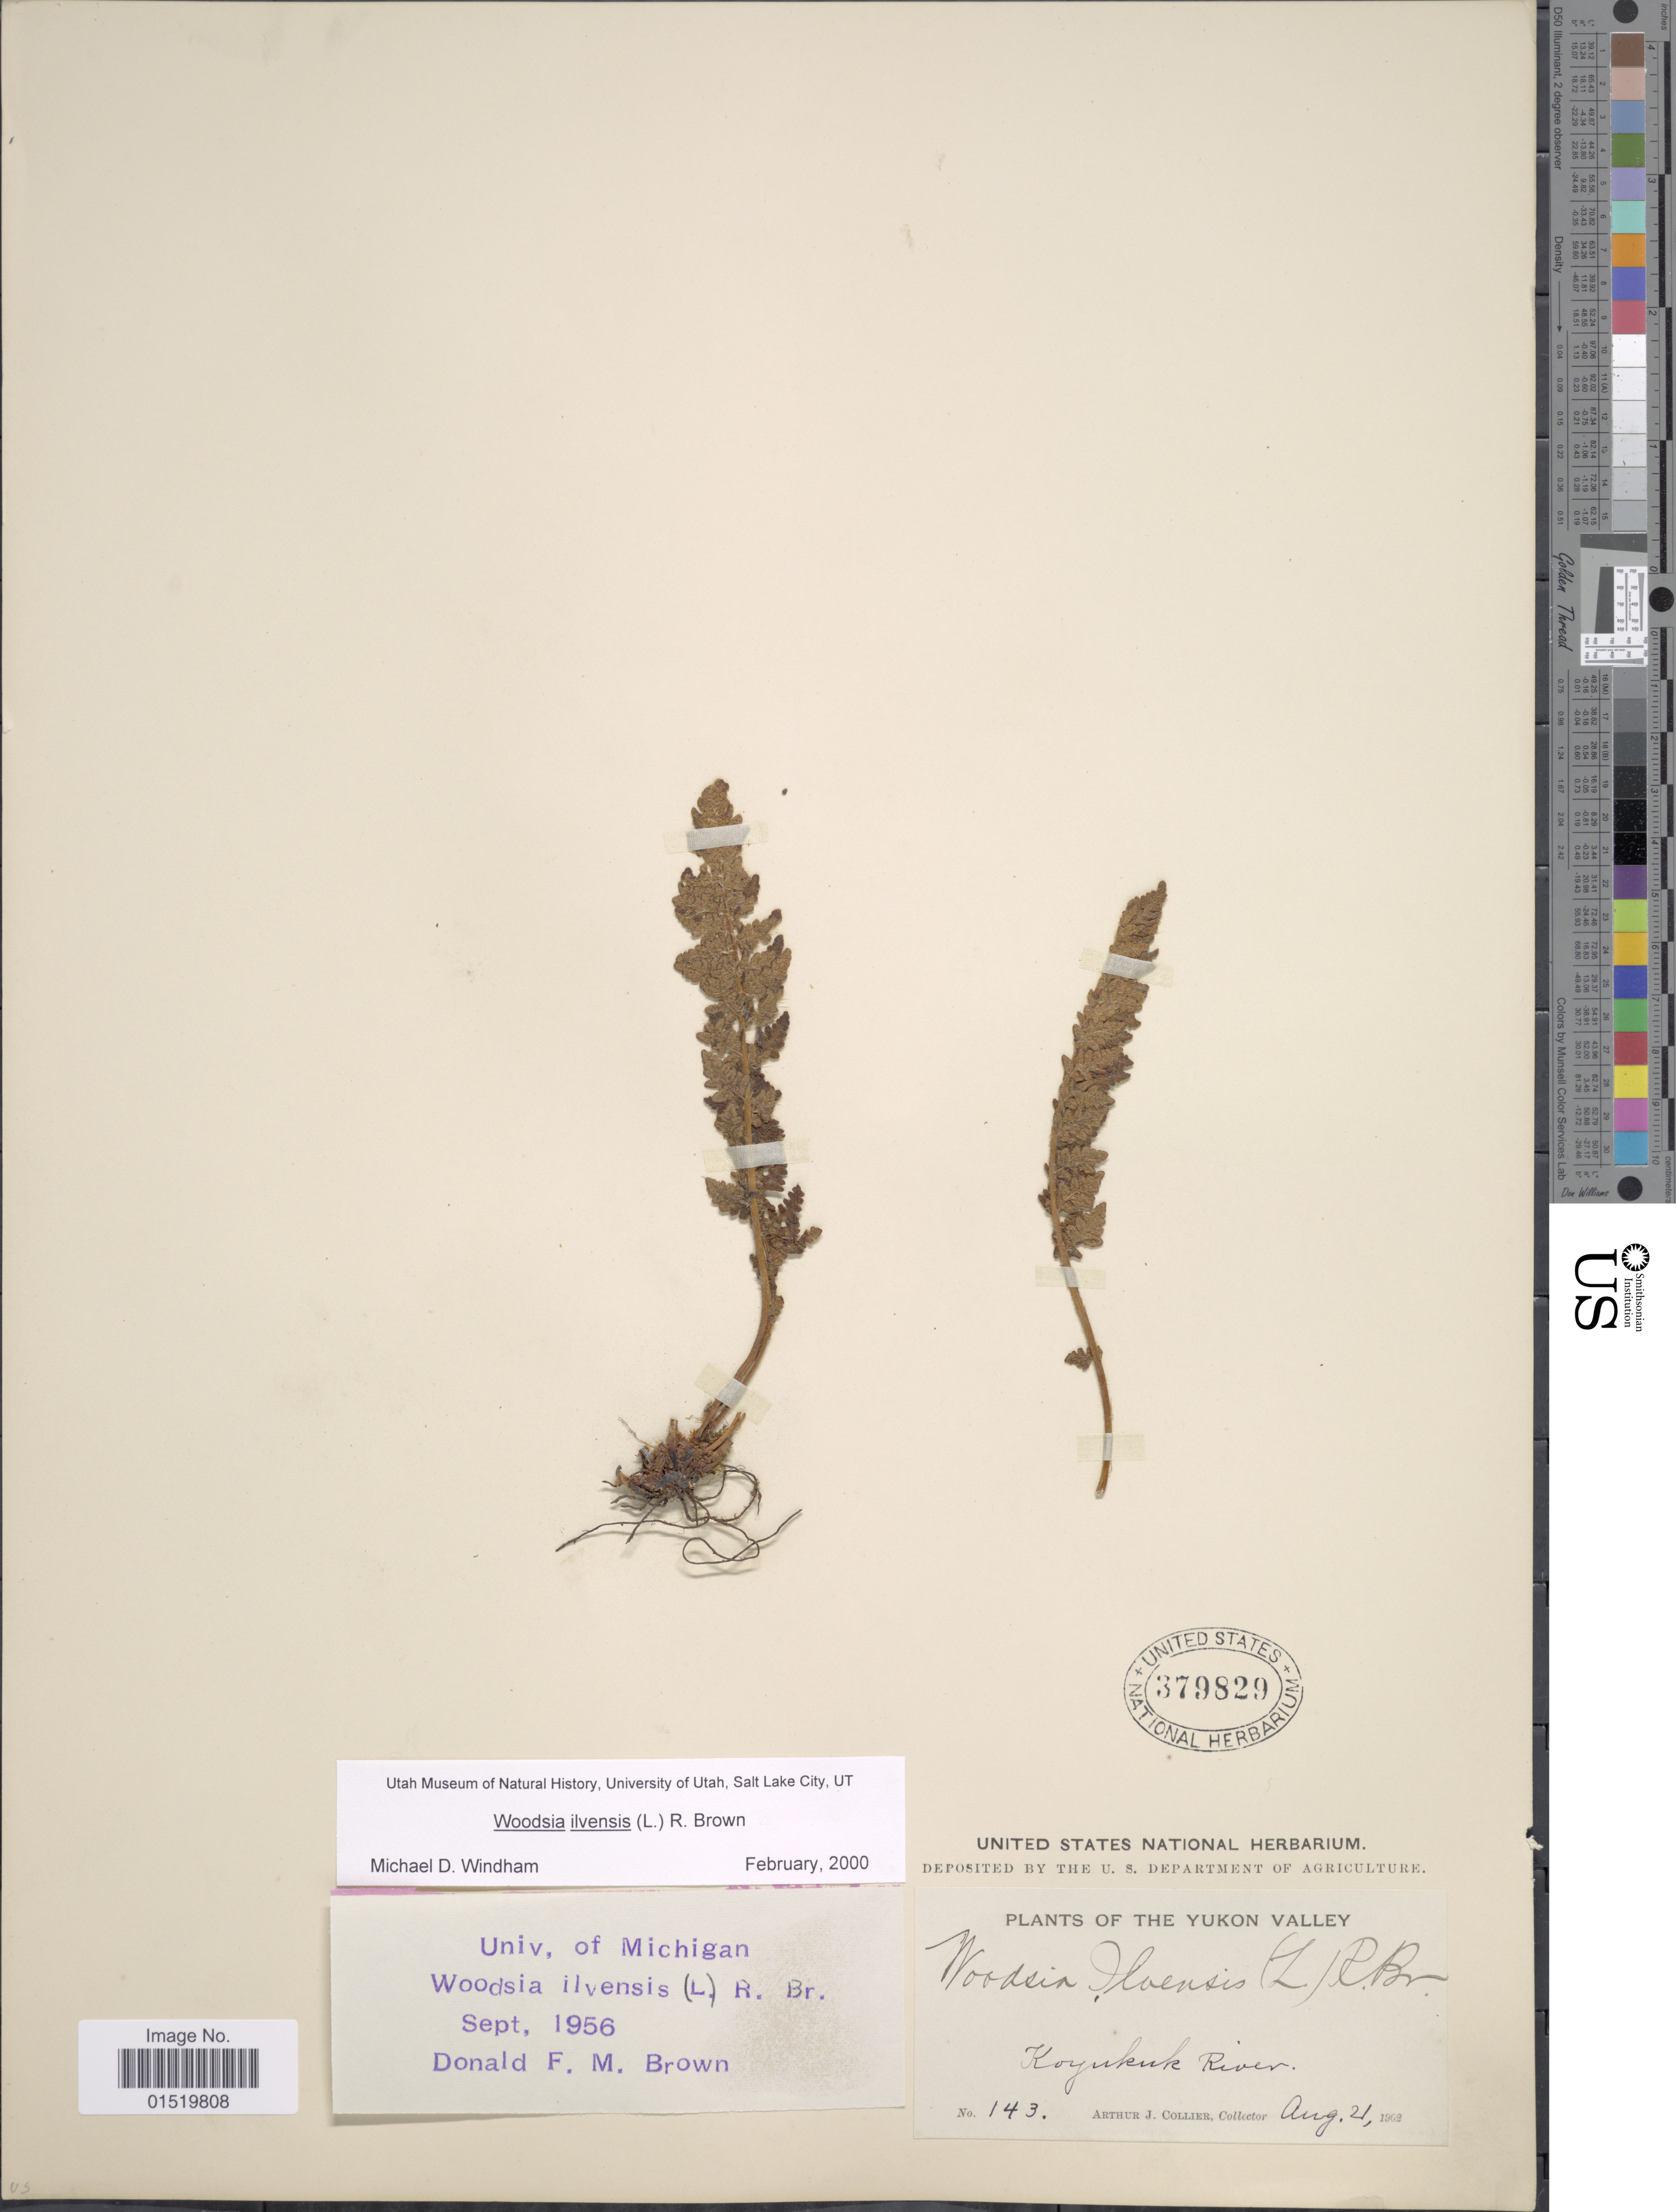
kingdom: Plantae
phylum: Tracheophyta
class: Polypodiopsida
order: Polypodiales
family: Woodsiaceae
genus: Woodsia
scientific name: Woodsia ilvensis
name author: (L.) R. Br.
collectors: A. Collier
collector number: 143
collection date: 1962-08-21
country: Canada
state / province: Yukon Territory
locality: Yukon Valley, Koyukuk River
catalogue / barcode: US 379829